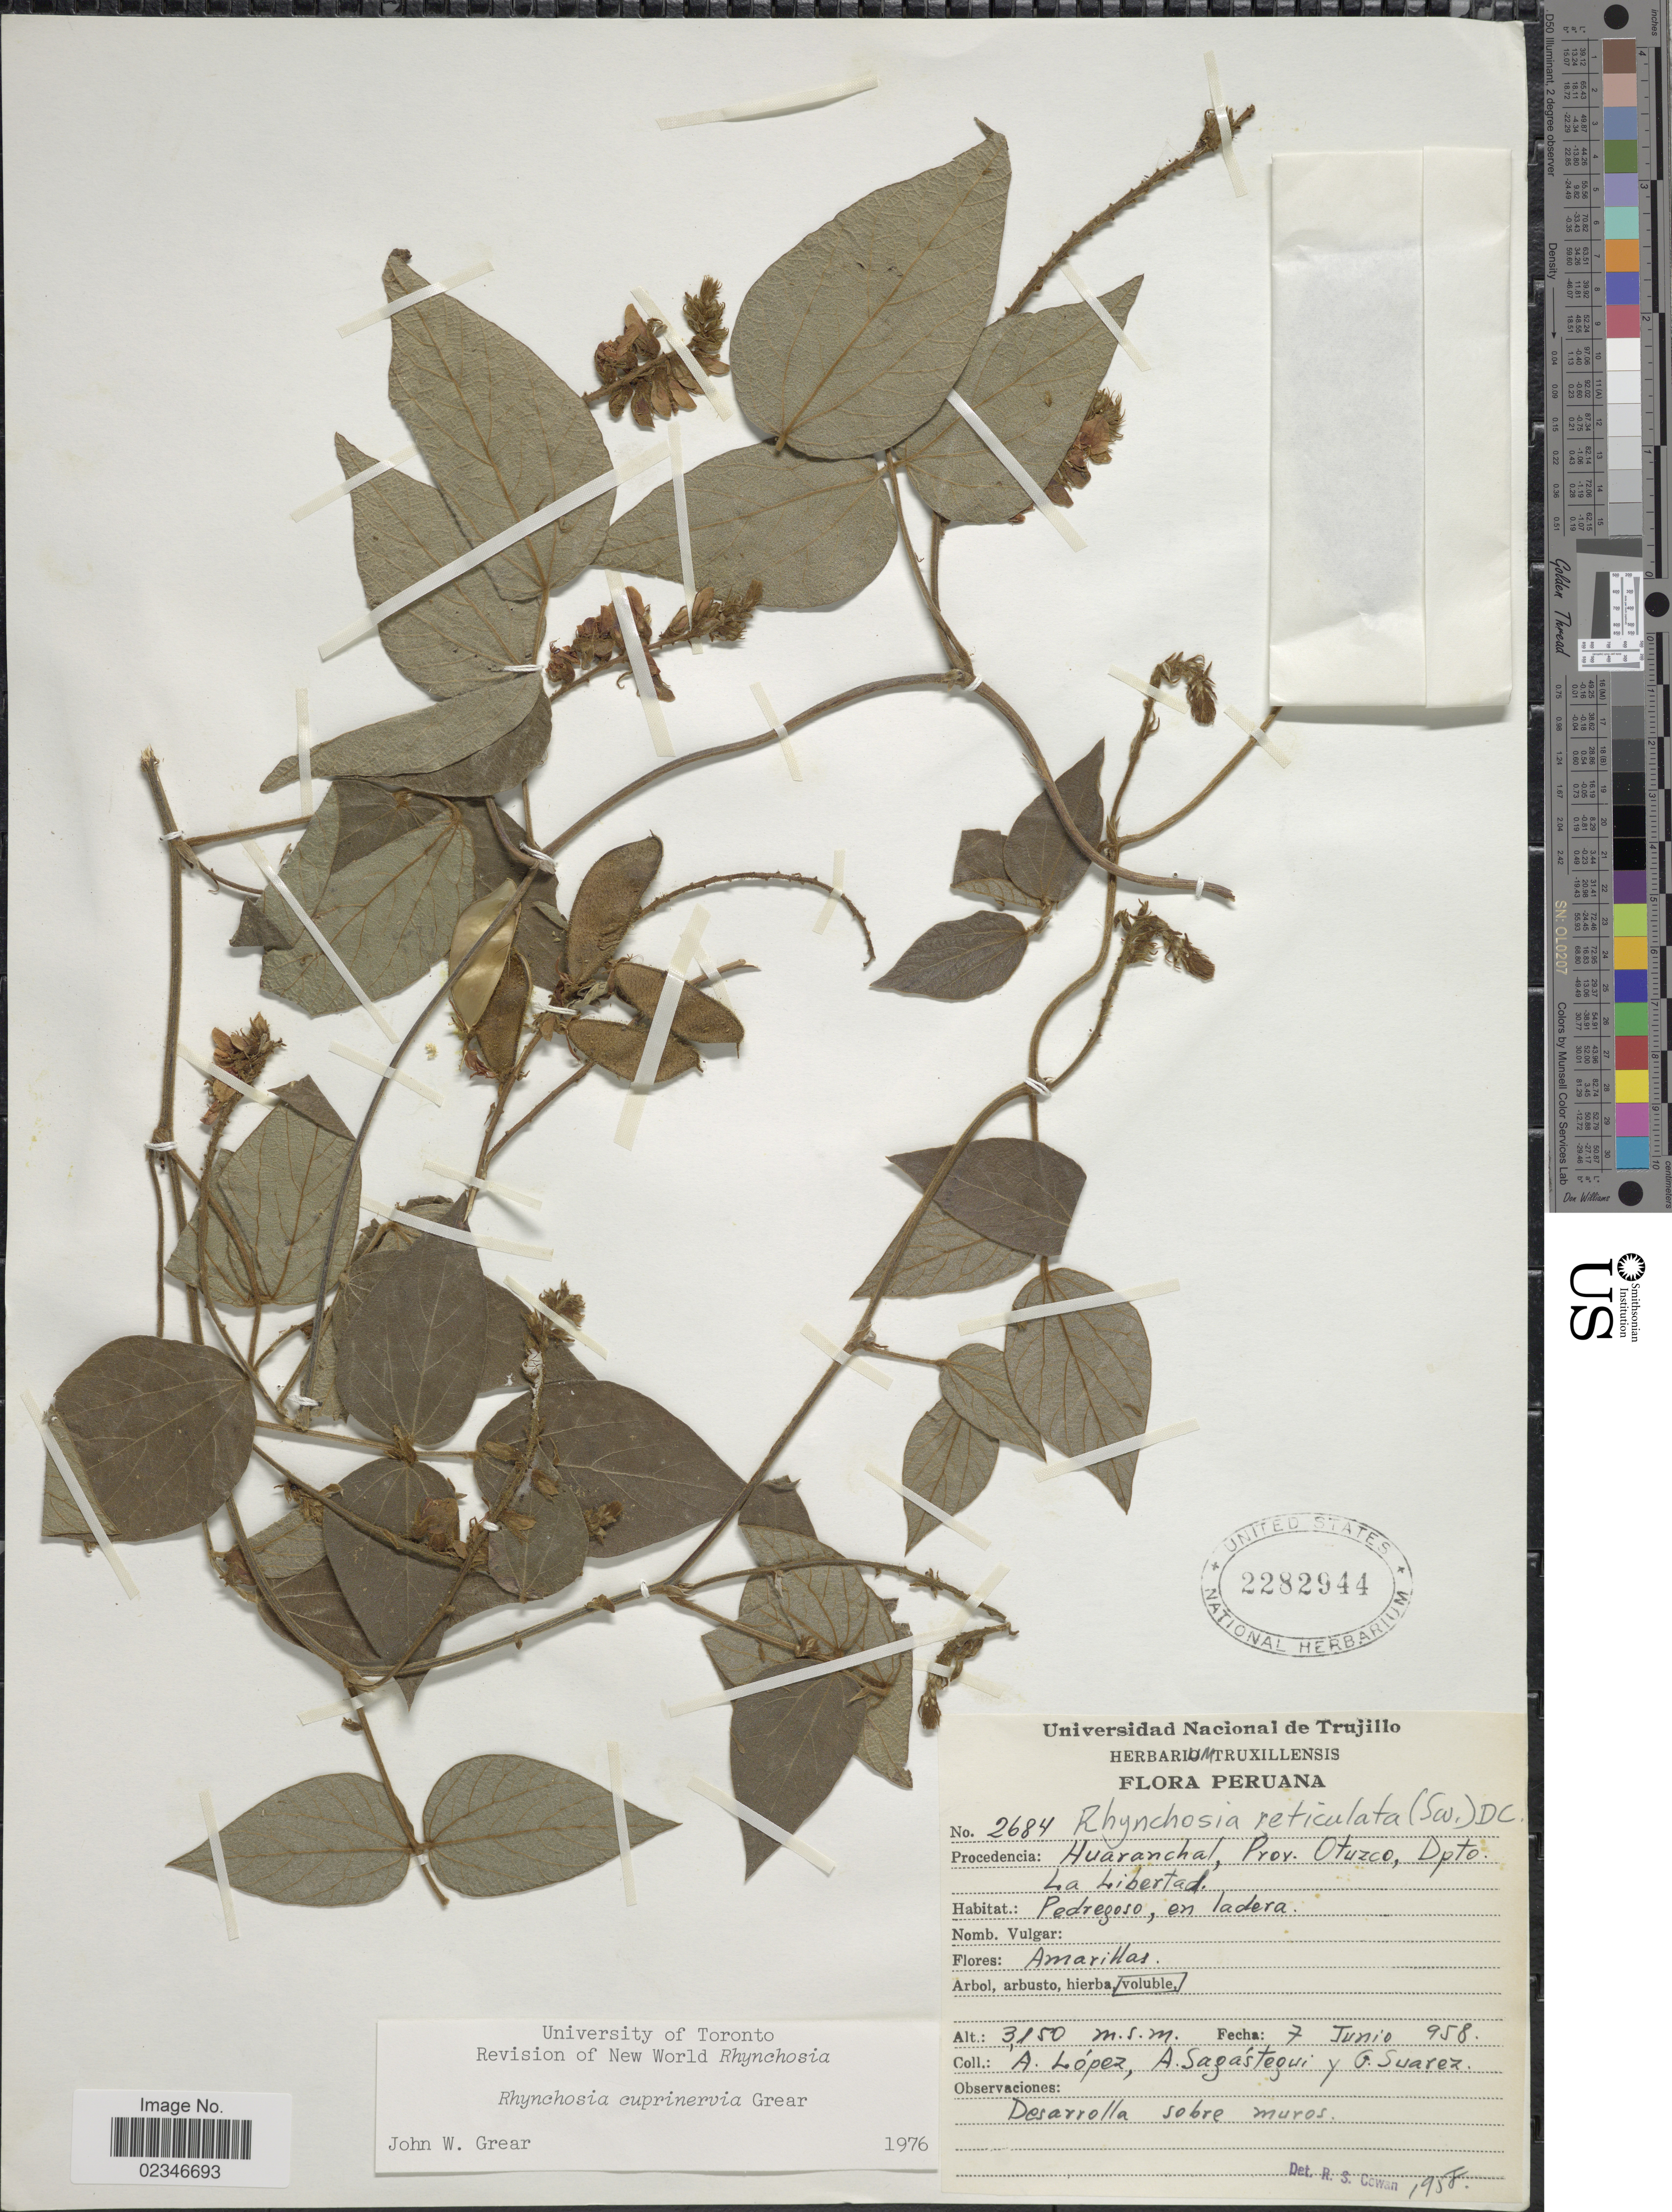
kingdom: Plantae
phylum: Tracheophyta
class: Magnoliopsida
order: Fabales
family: Fabaceae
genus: Rhynchosia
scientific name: Rhynchosia cuprinervia Grear ined.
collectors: A. López, A. Sagástequi & G. Suárez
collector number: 2684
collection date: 1958-06-07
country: Peru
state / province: La Libertad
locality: Procedencia: Huaranchal, prov. Otuzco, Dpto. La Libertad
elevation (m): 3150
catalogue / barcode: US 2282944